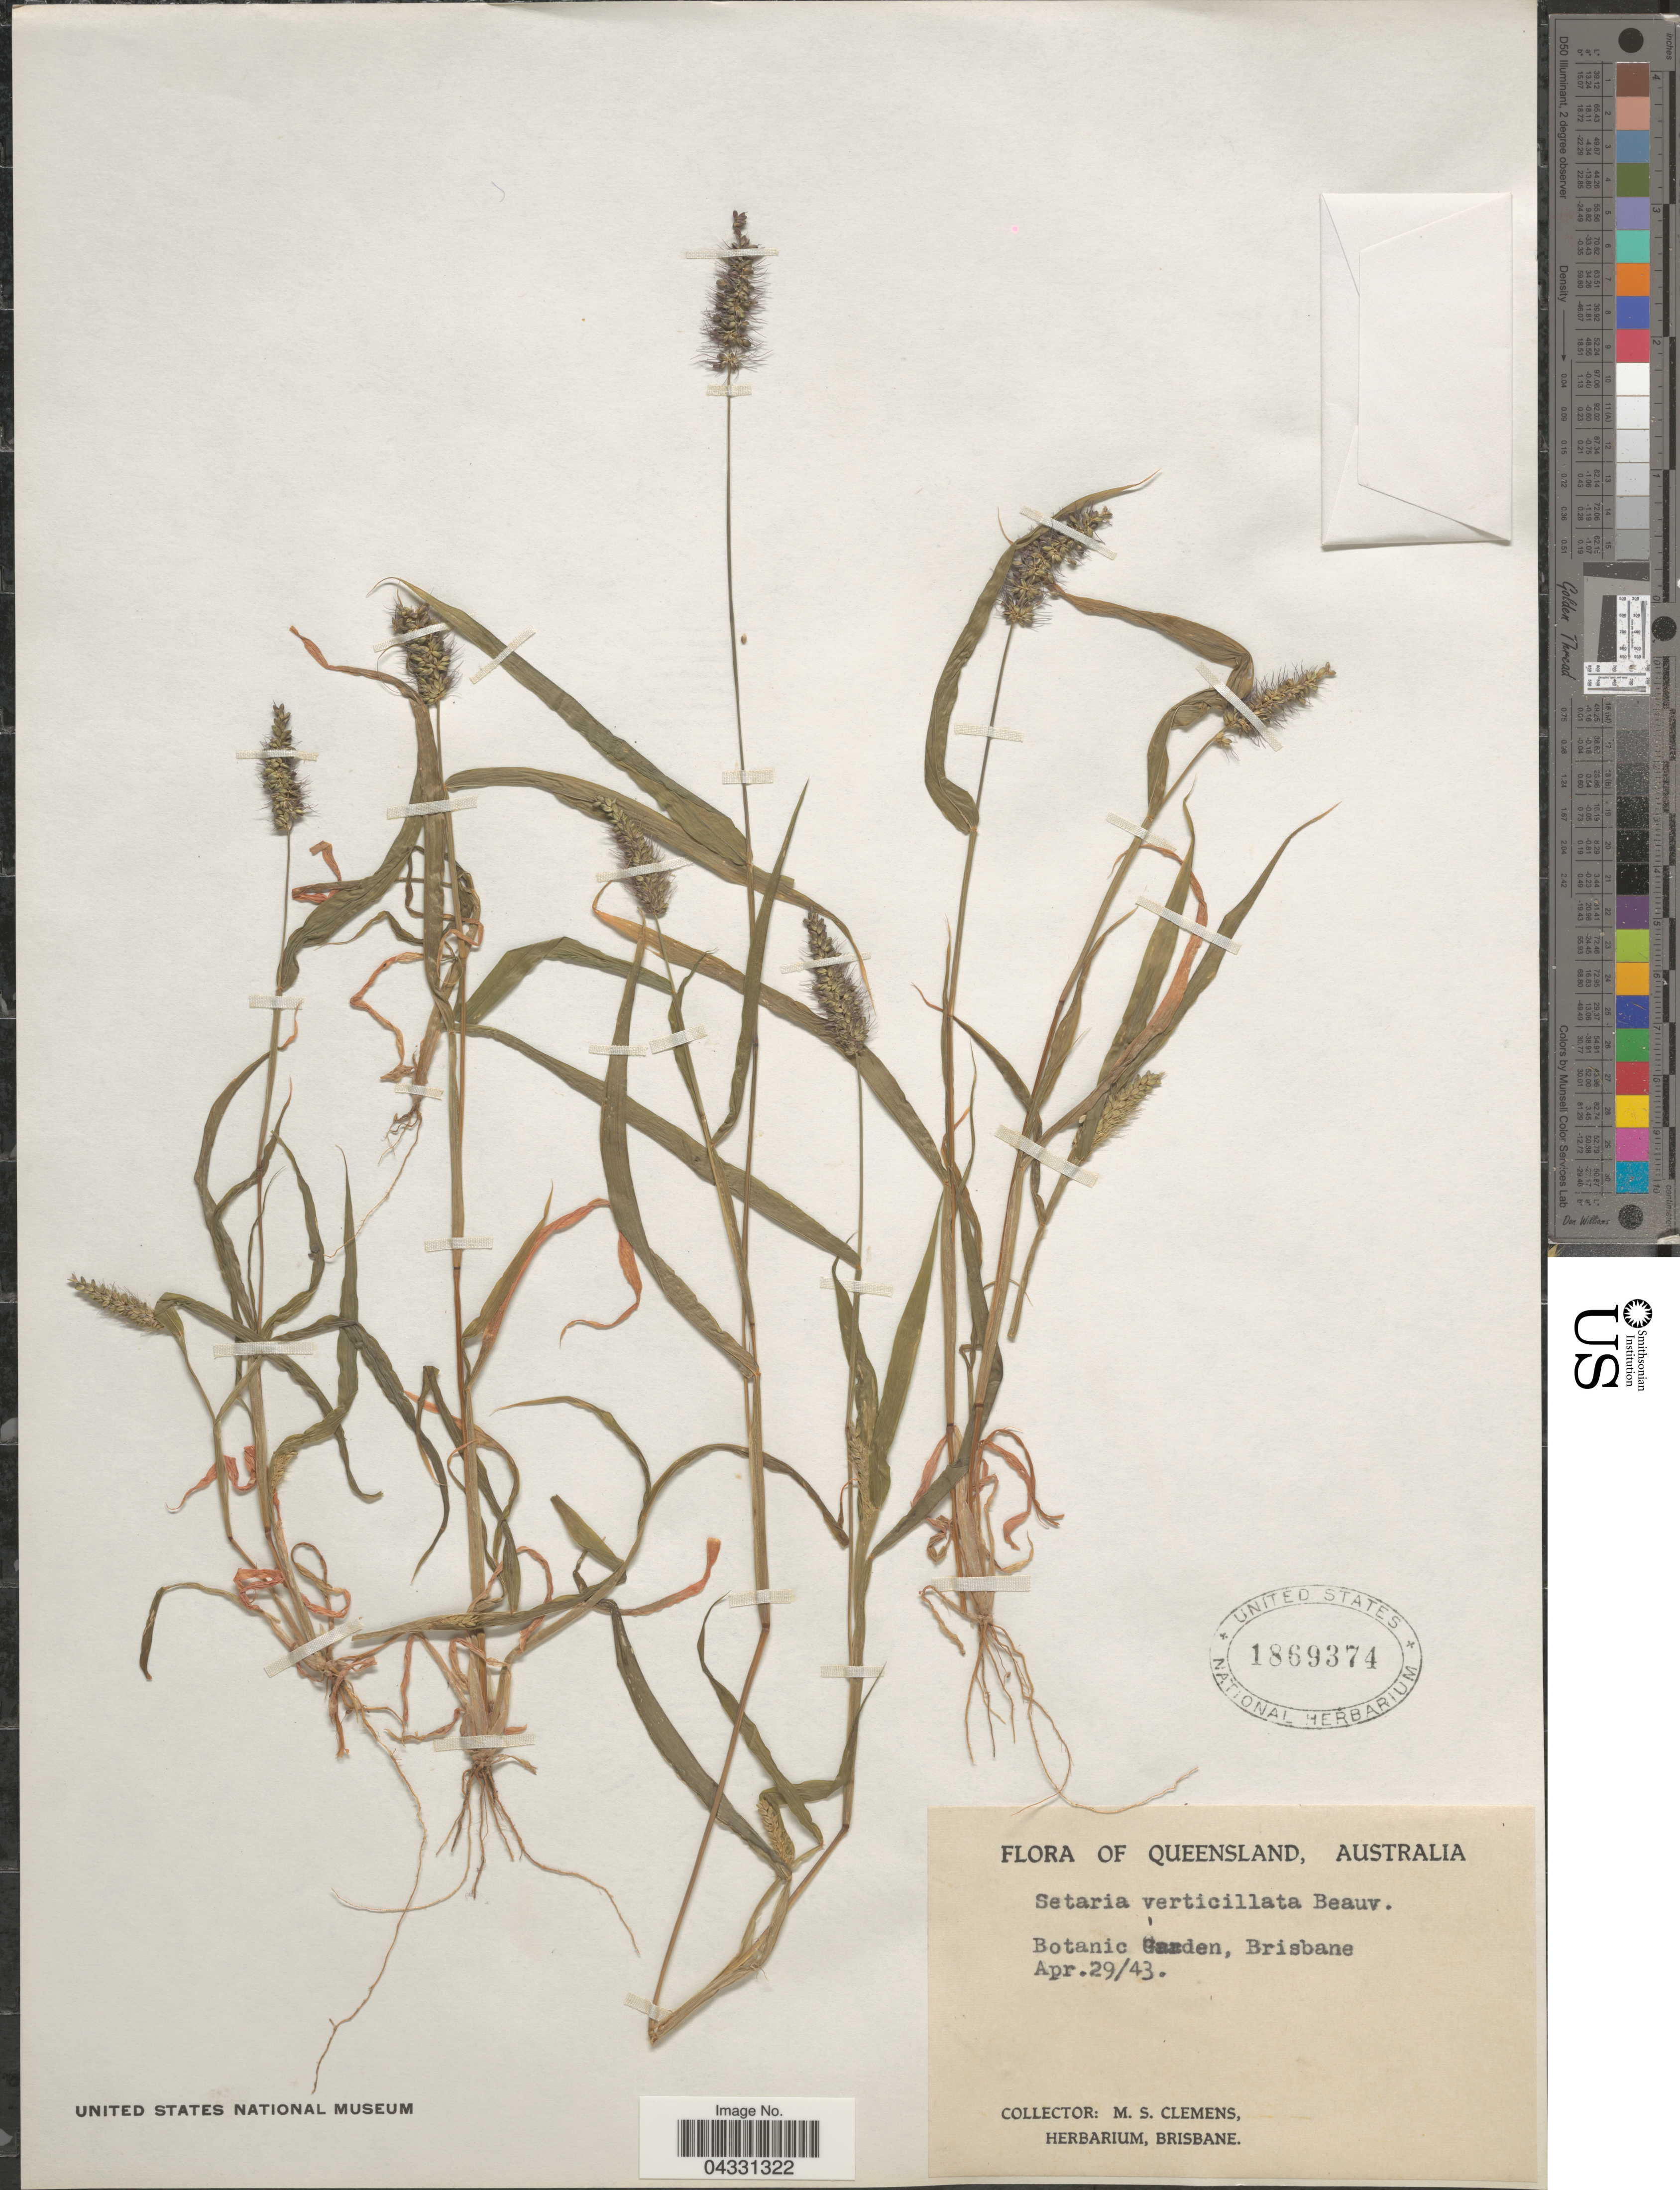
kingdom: Plantae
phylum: Tracheophyta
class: Liliopsida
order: Poales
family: Poaceae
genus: Setaria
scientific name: Setaria verticillata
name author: (L.) P. Beauv.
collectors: M. S. Clemens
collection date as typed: Transcribed d/m/y: 29/4/43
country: Australia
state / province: Queensland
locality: Botanic Garden, Brisbane.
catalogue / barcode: US 1869374